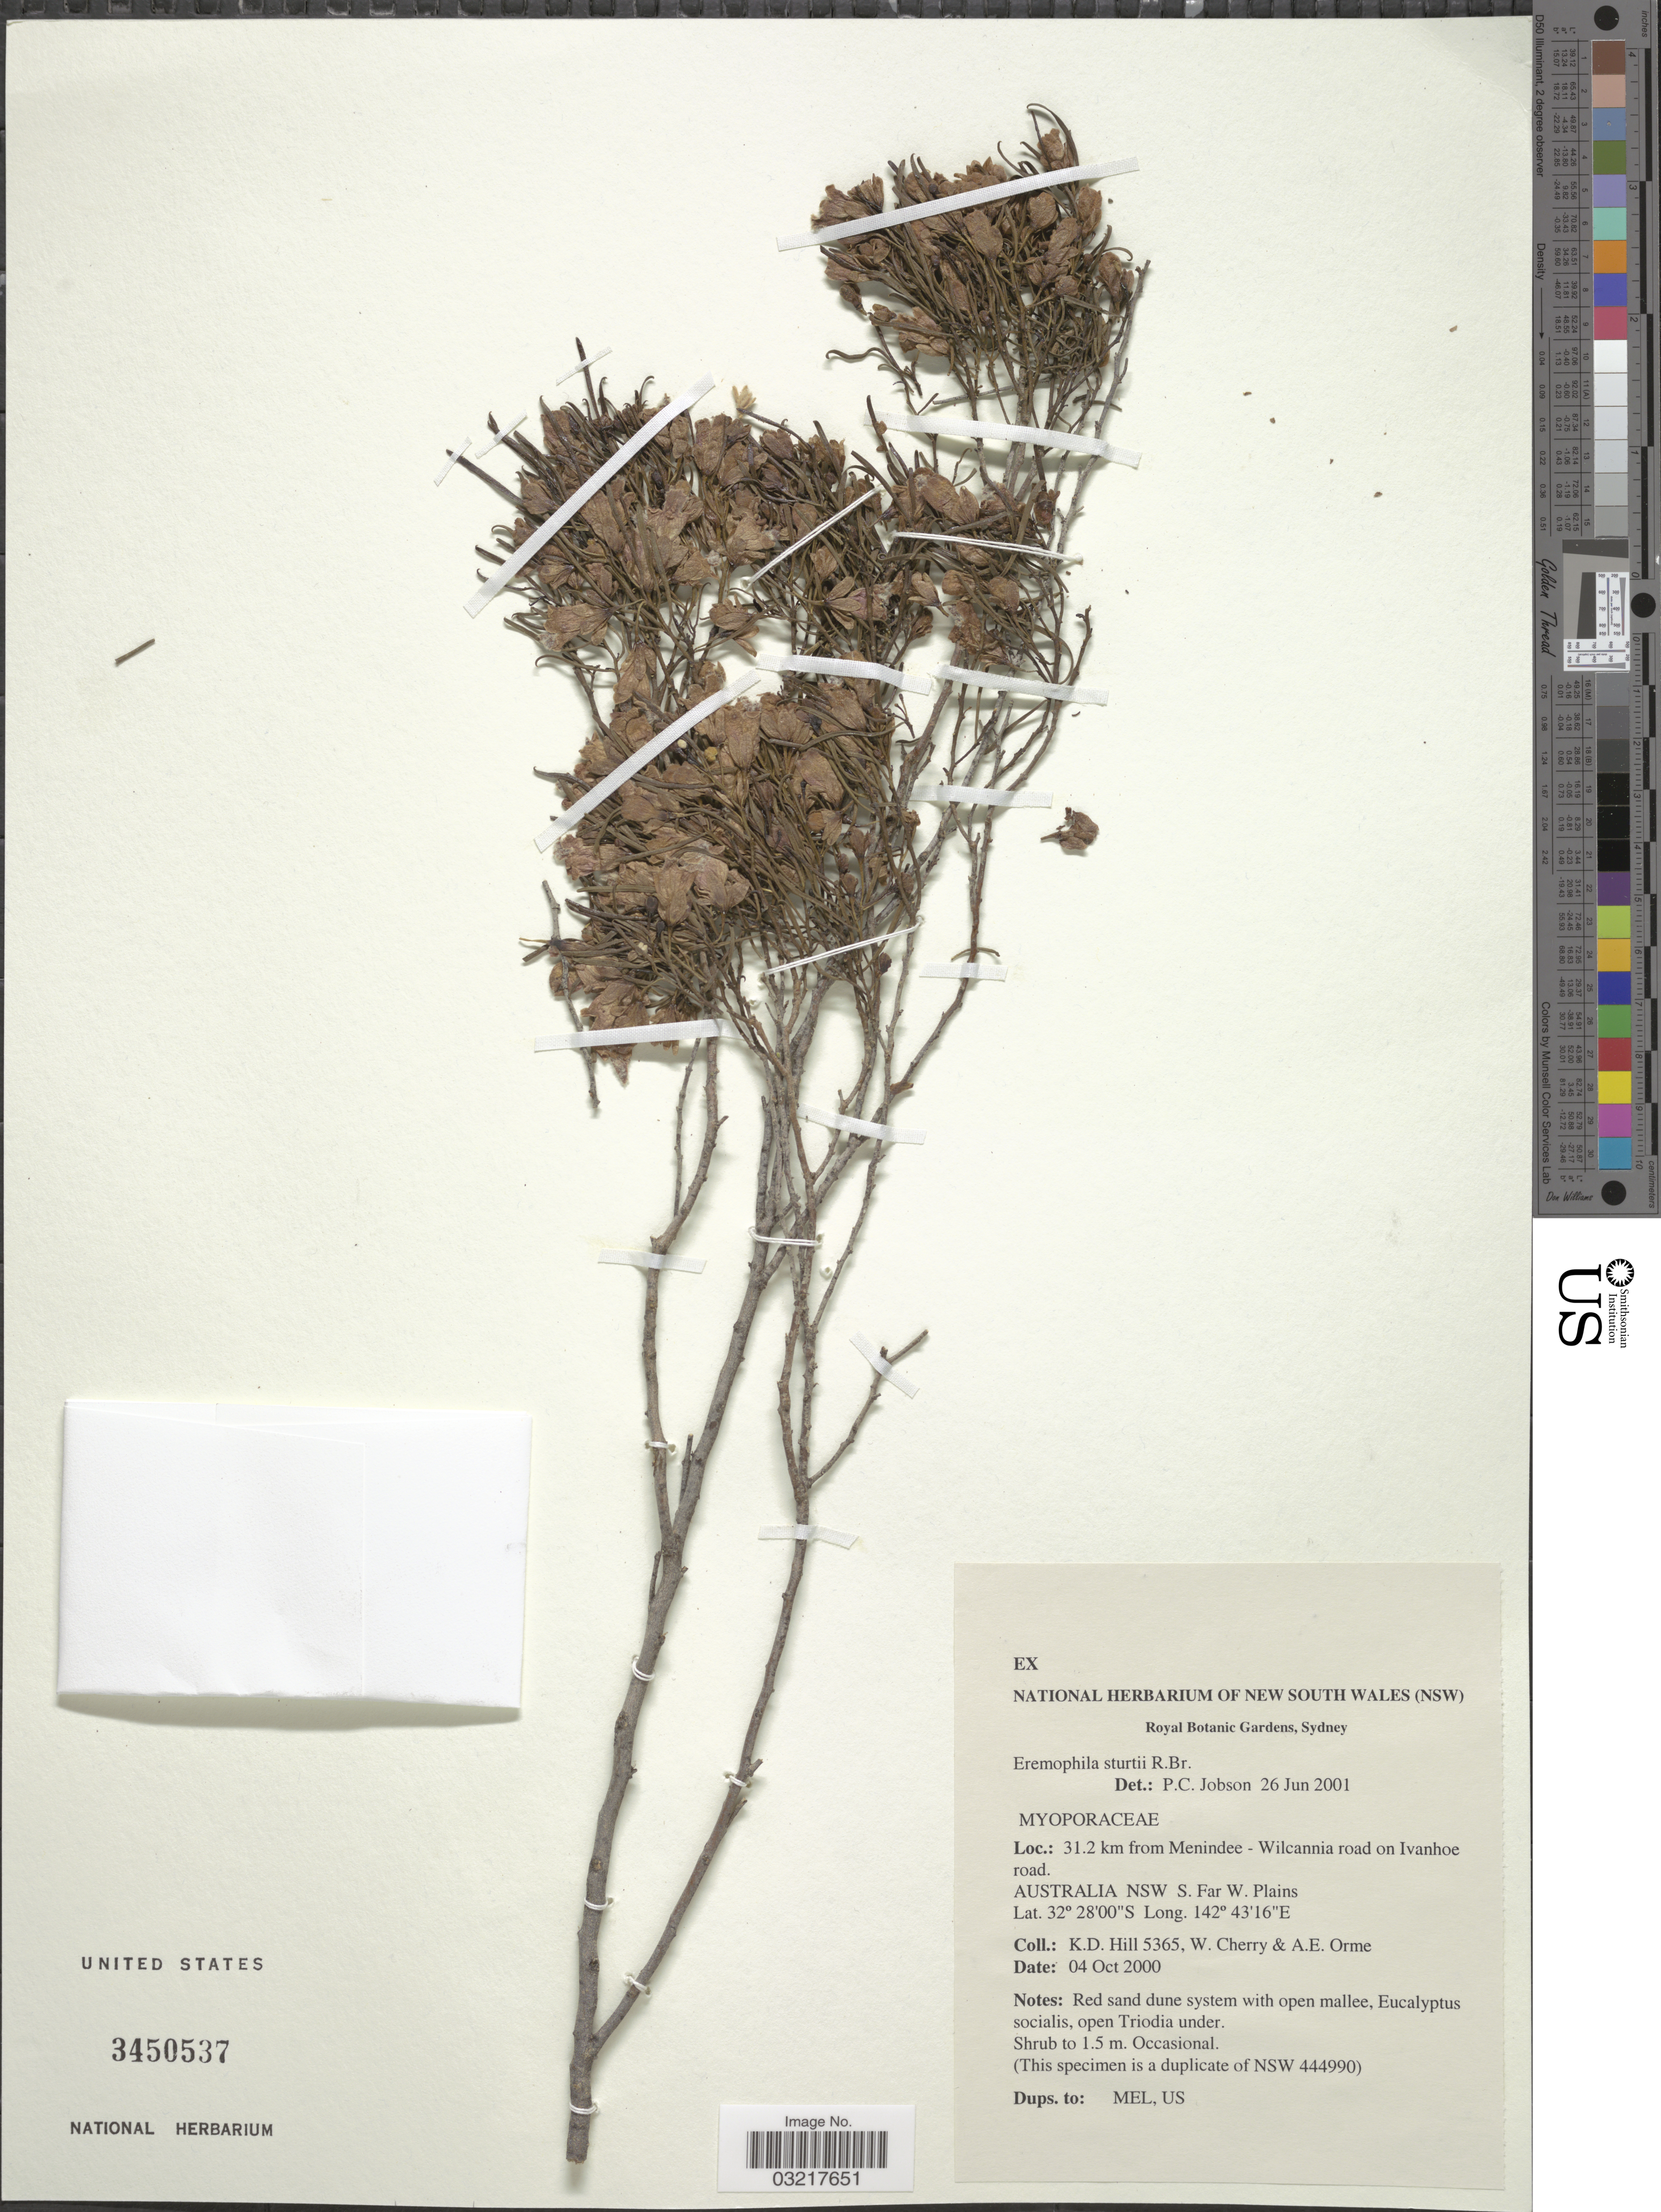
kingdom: Plantae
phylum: Tracheophyta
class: Magnoliopsida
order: Lamiales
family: Scrophulariaceae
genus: Eremophila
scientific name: Eremophila sturtii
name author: R. Br.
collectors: K. D. Hill, W. A. Cherry & A. Orme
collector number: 5365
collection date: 2000-10-04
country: Australia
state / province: New South Wales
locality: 31.2 km from Menindee - Wilcannia road on Ivanhoe road. Australia NSW S. Far W. Plains.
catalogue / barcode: US 3450537